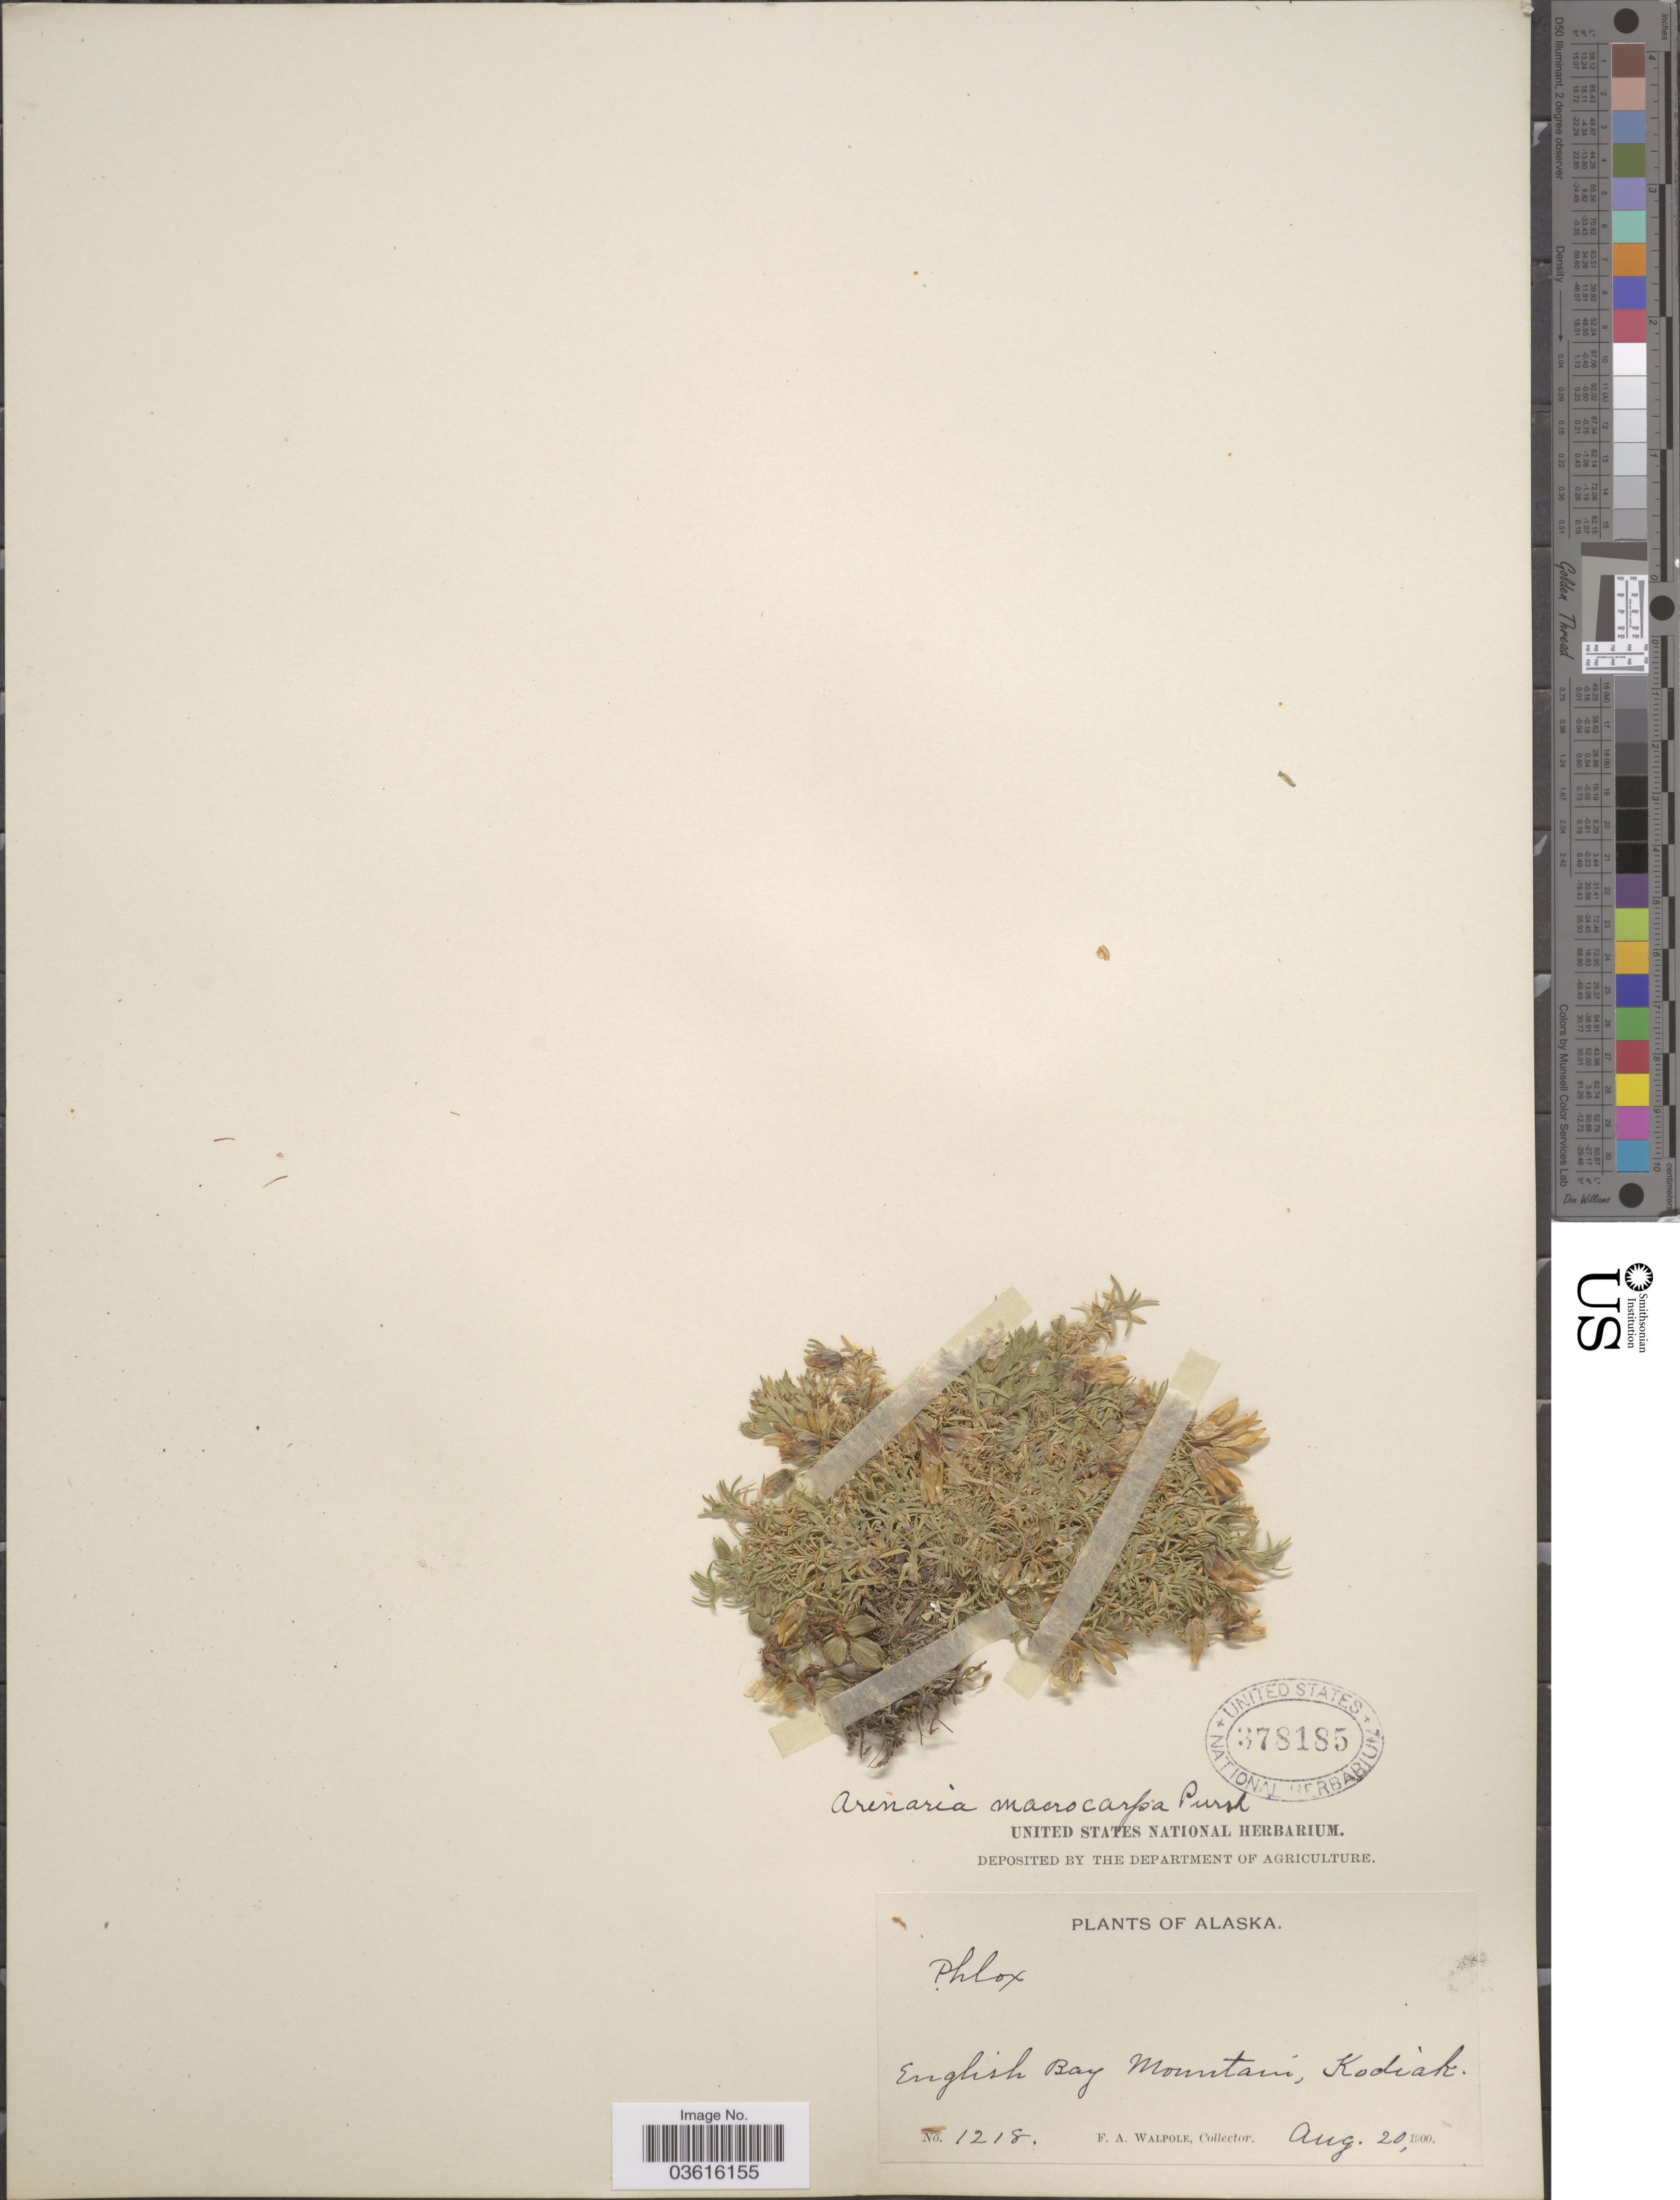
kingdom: Plantae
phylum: Tracheophyta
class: Magnoliopsida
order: Caryophyllales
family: Caryophyllaceae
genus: Pseudocherleria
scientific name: Pseudocherleria macrocarpa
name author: (Pursh) Dillenb. & Kadereit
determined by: U.S. National Herbarium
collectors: F. Walpole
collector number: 1218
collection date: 1900-08-20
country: United States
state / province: Alaska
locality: English Bay Mountain, Kodiak.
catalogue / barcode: US 378185